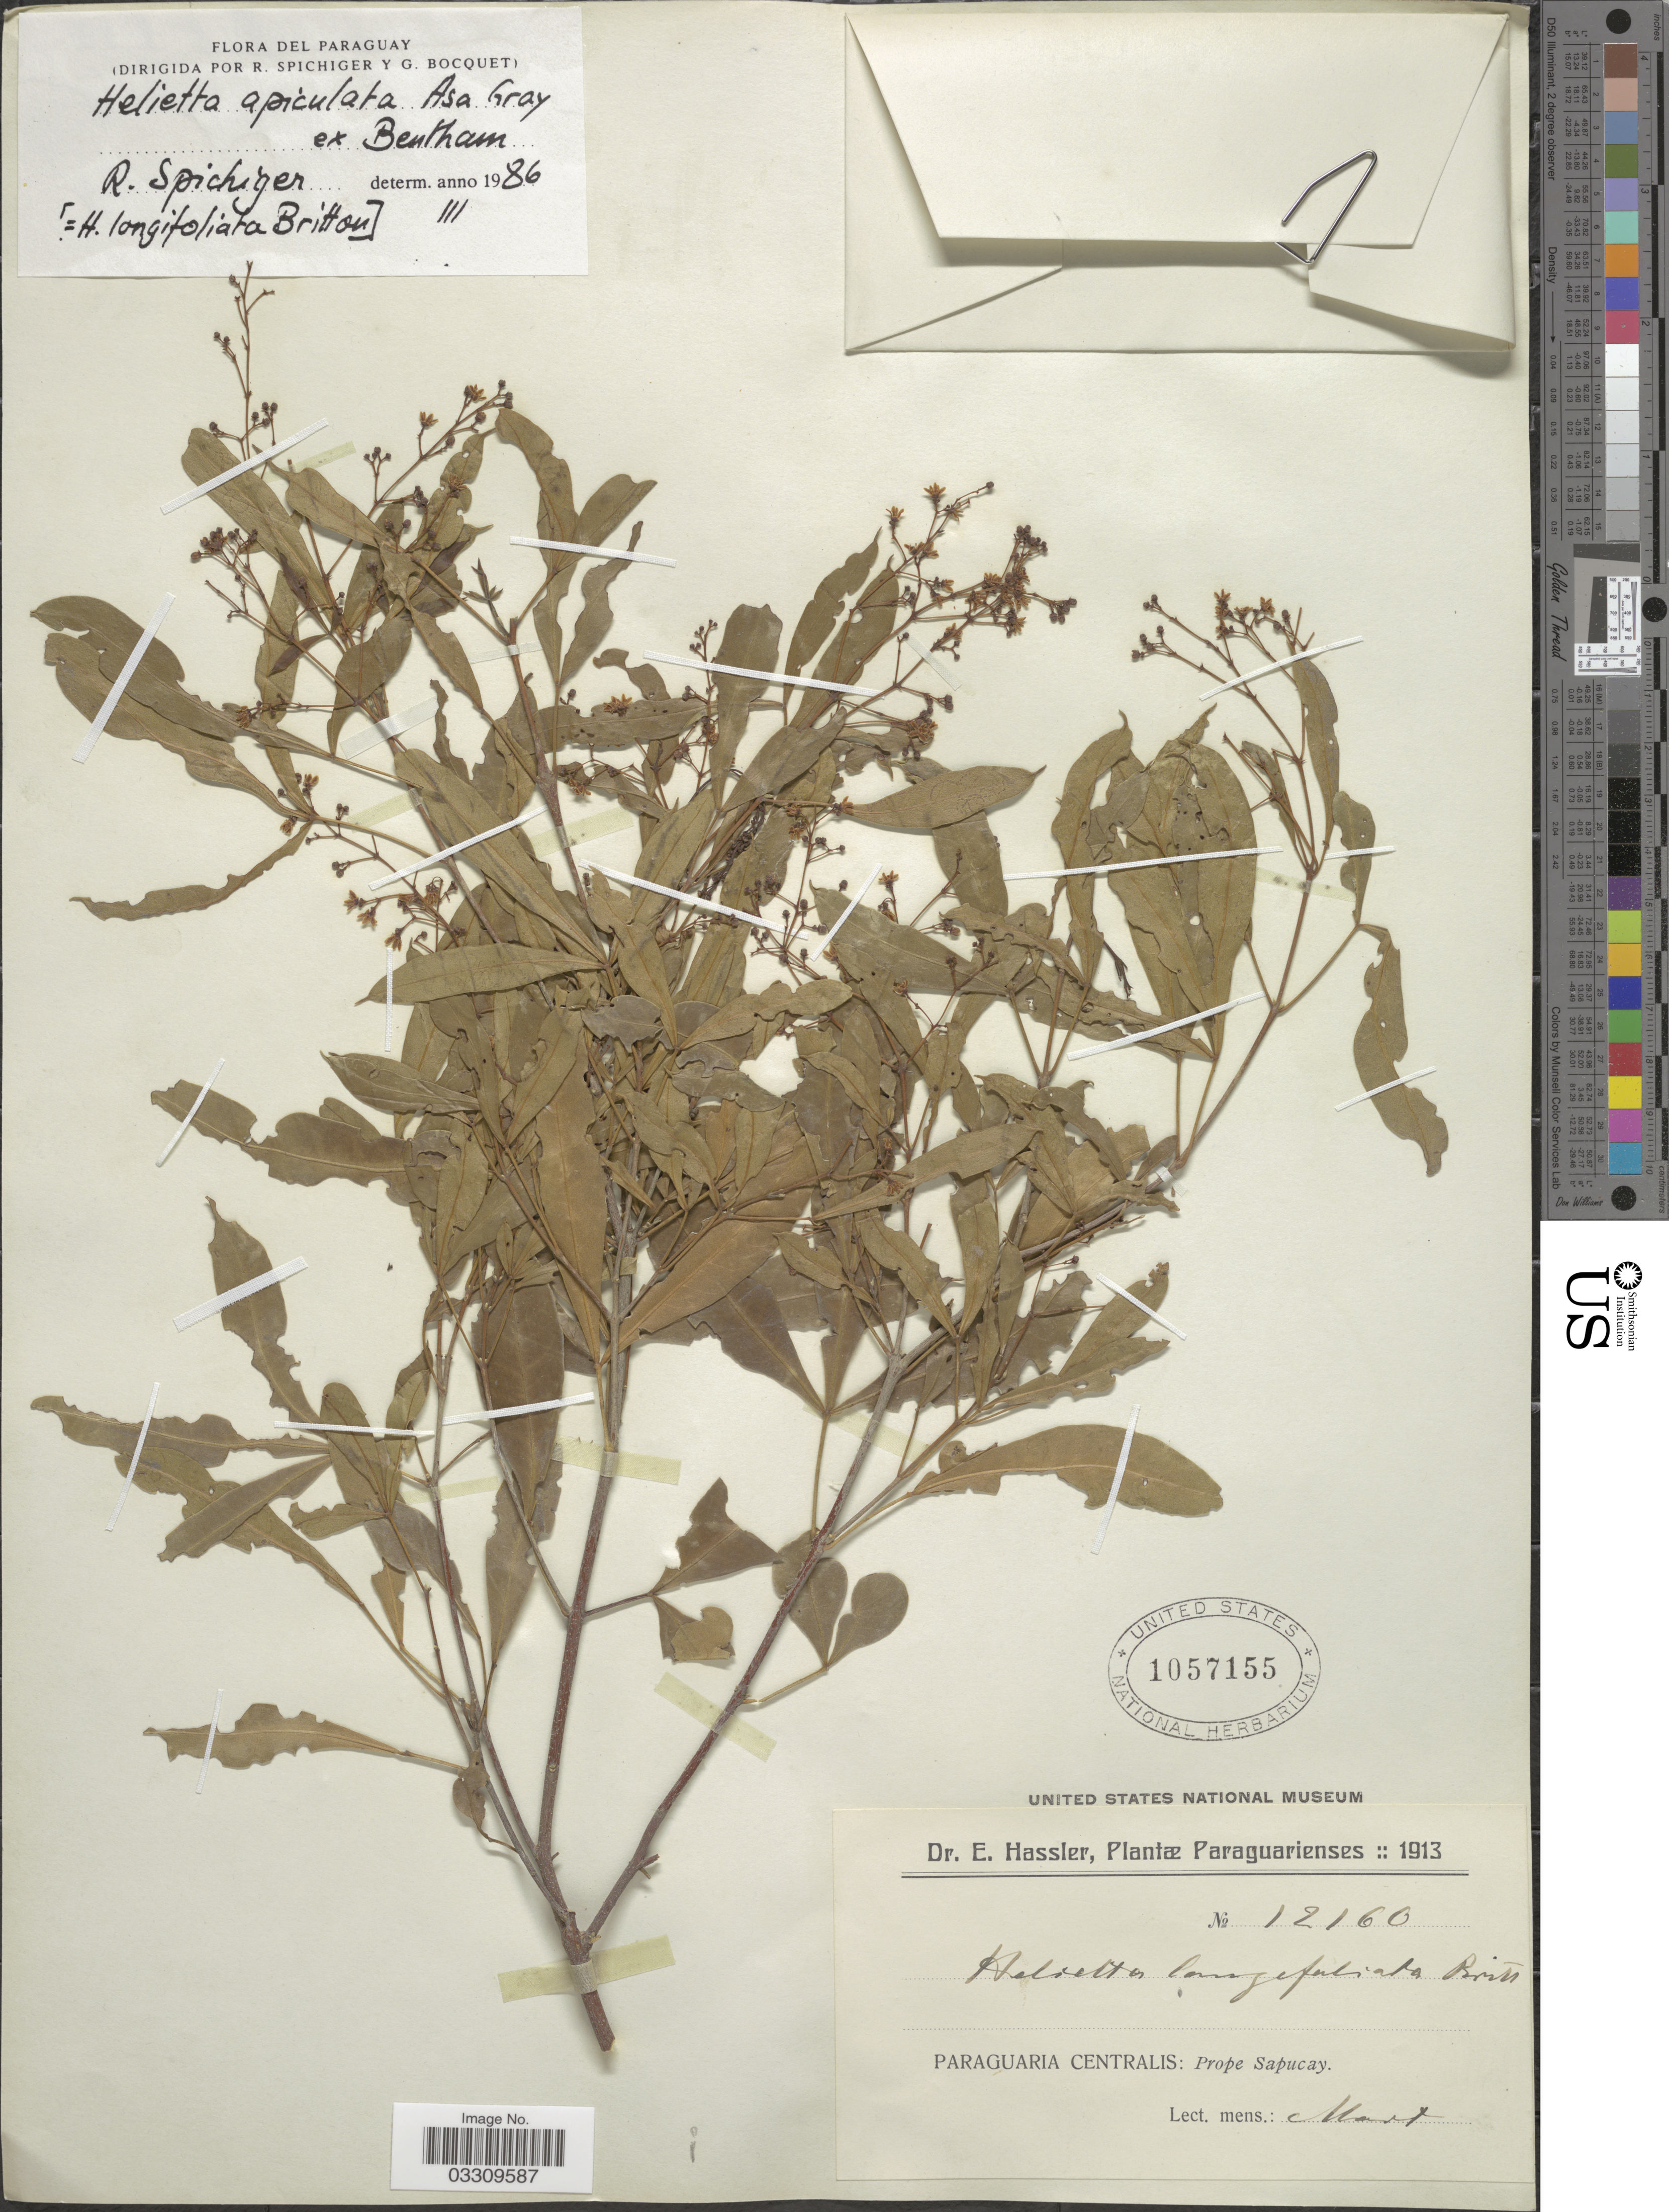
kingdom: Plantae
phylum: Tracheophyta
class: Liliopsida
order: Zingiberales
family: Zingiberaceae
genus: Amomum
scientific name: Amomum dealbatum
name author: Roxb.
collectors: E. Hassler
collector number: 12160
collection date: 1913-03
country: Paraguay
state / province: Paraguari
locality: Paraguarienses, Paraguaria Centralis: Prope Sapucay.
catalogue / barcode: US 1057155